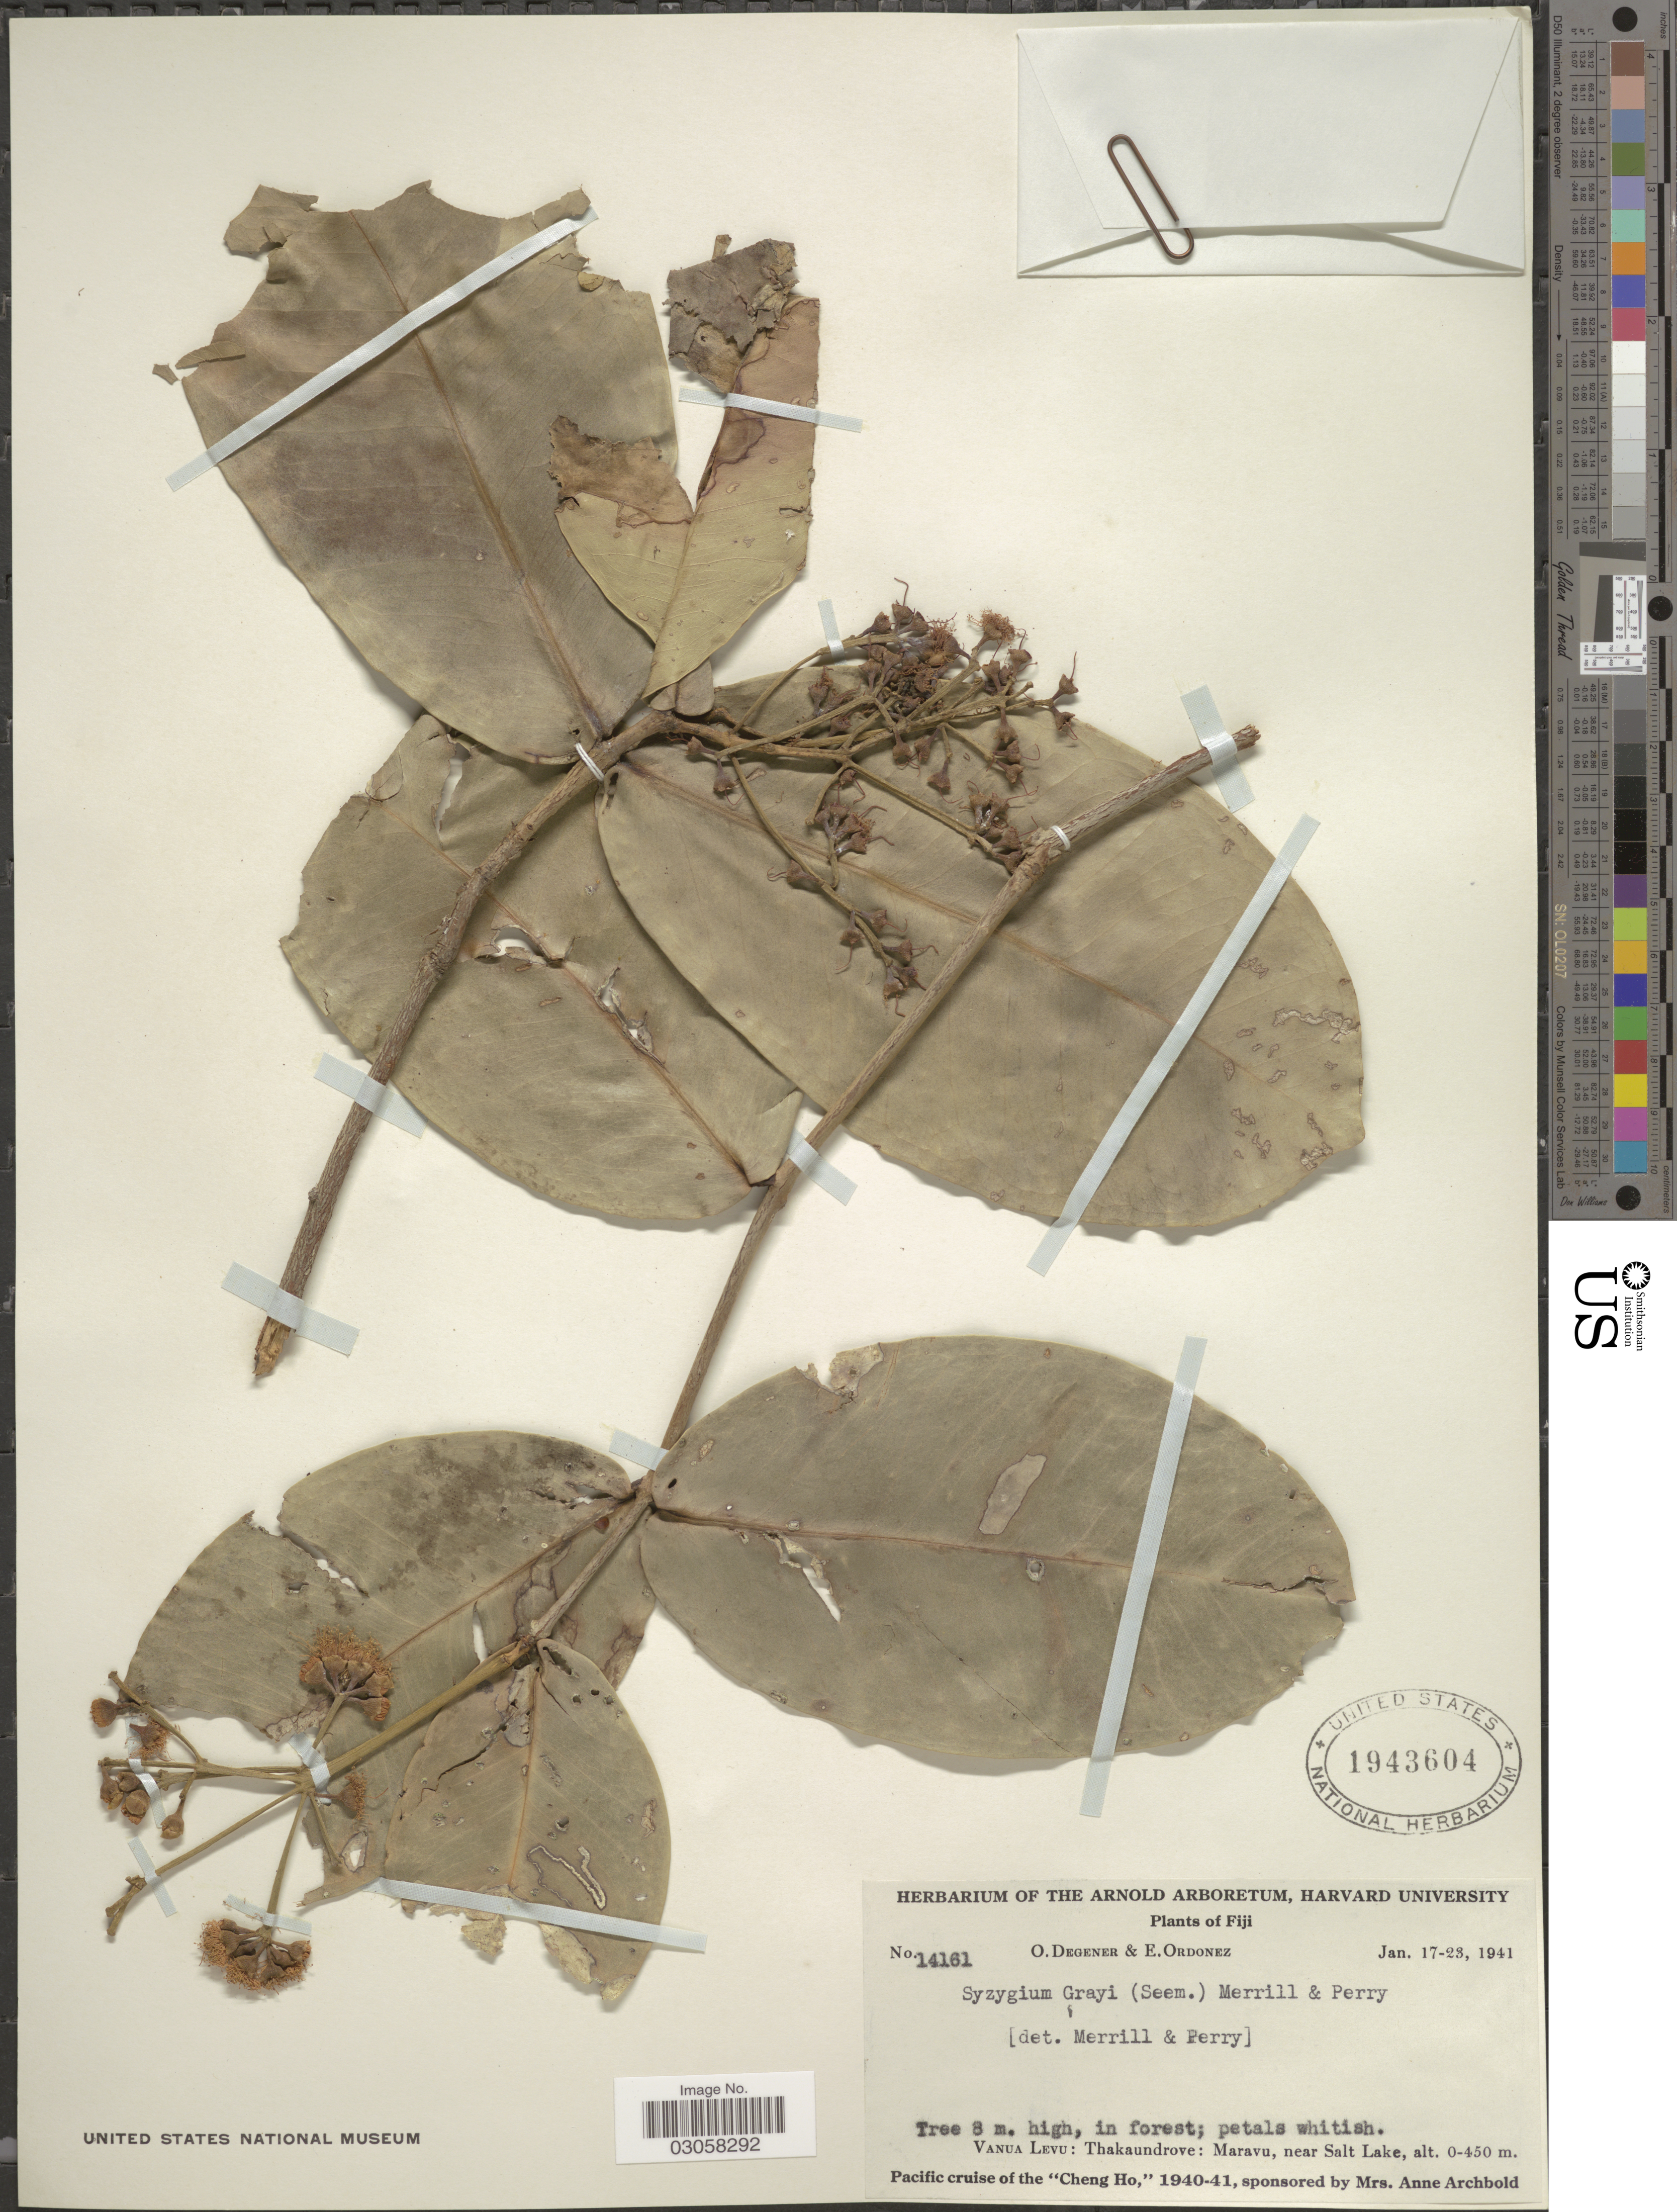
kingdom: Plantae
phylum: Tracheophyta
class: Magnoliopsida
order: Myrtales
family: Myrtaceae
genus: Syzygium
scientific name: Syzygium grayi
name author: (Seem.) Merr. & L.M. Perry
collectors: O. Degener & E. Ordonez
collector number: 14161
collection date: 1941-01-17/1941-01-23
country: Fiji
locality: Vanua Levu: Thakaundrove: Maravu, near Salt Lake.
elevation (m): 0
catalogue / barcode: US 1943604